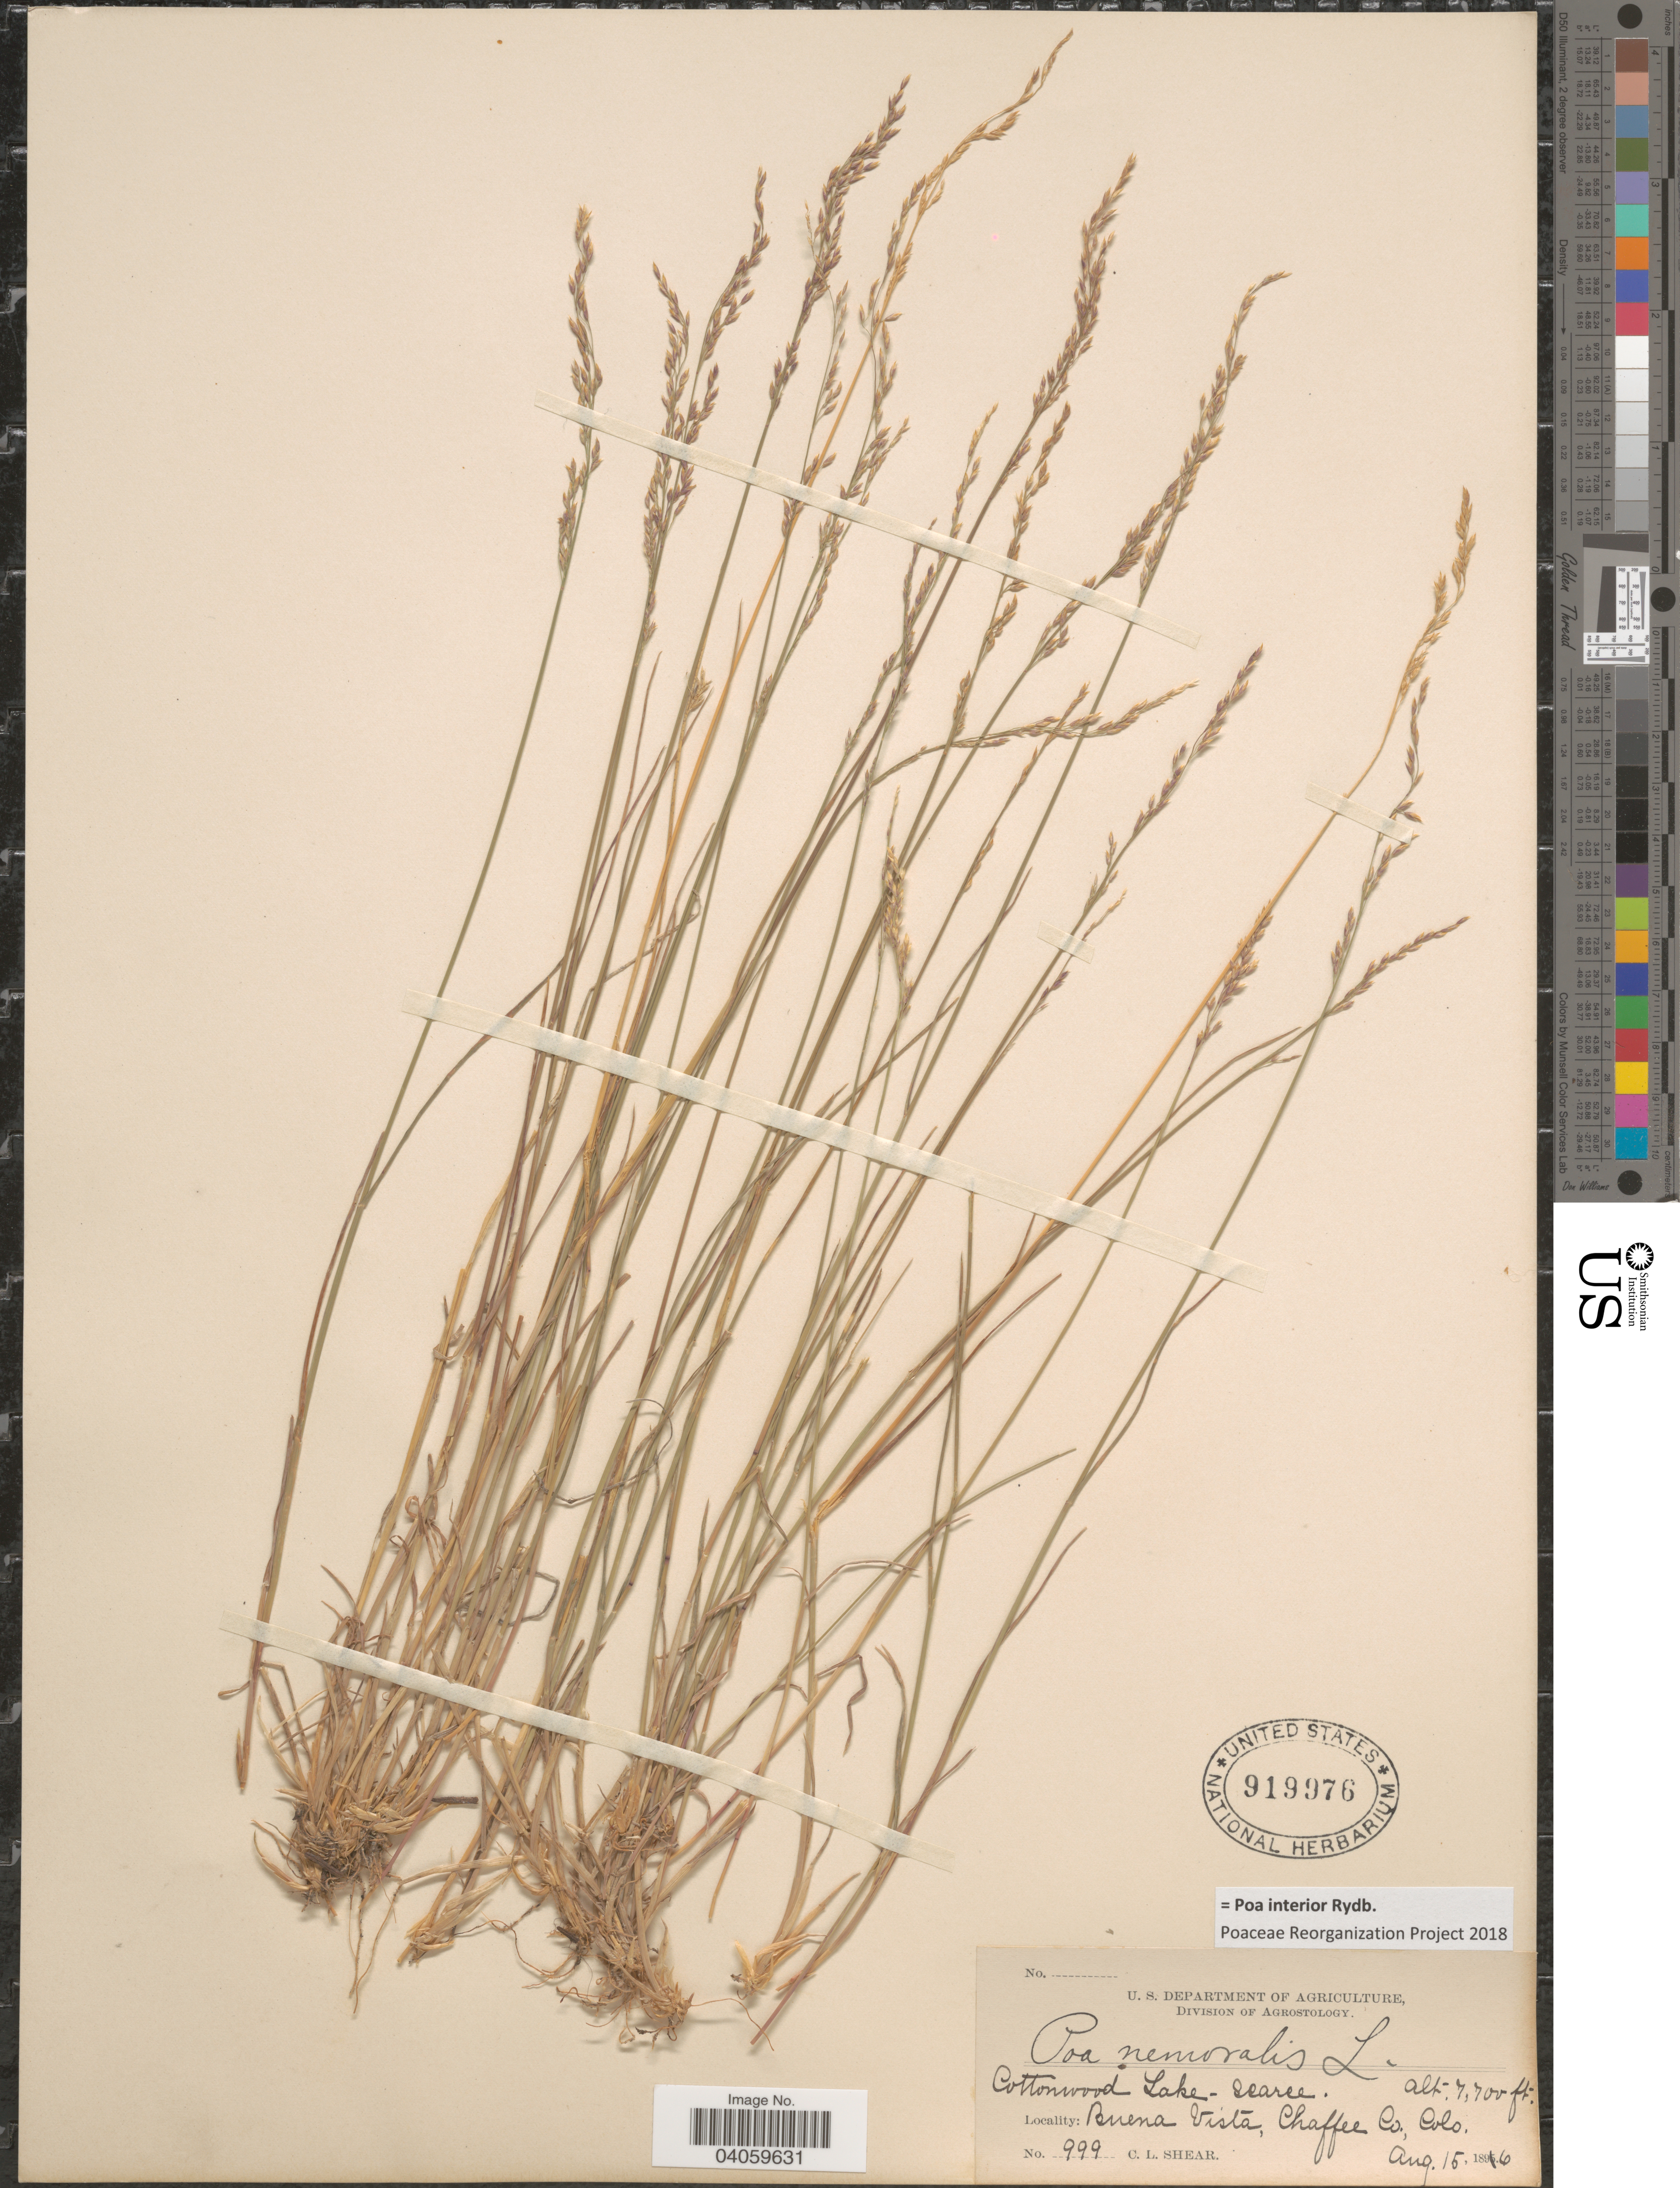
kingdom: Plantae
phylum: Tracheophyta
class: Liliopsida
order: Poales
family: Poaceae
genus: Poa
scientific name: Poa interior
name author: Rydb.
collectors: C. L. Shear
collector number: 999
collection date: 1896-08-15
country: United States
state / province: Colorado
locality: Cottonwood Lake. Buena Vista, Chaffee Co.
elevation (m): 2347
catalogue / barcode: US 919976